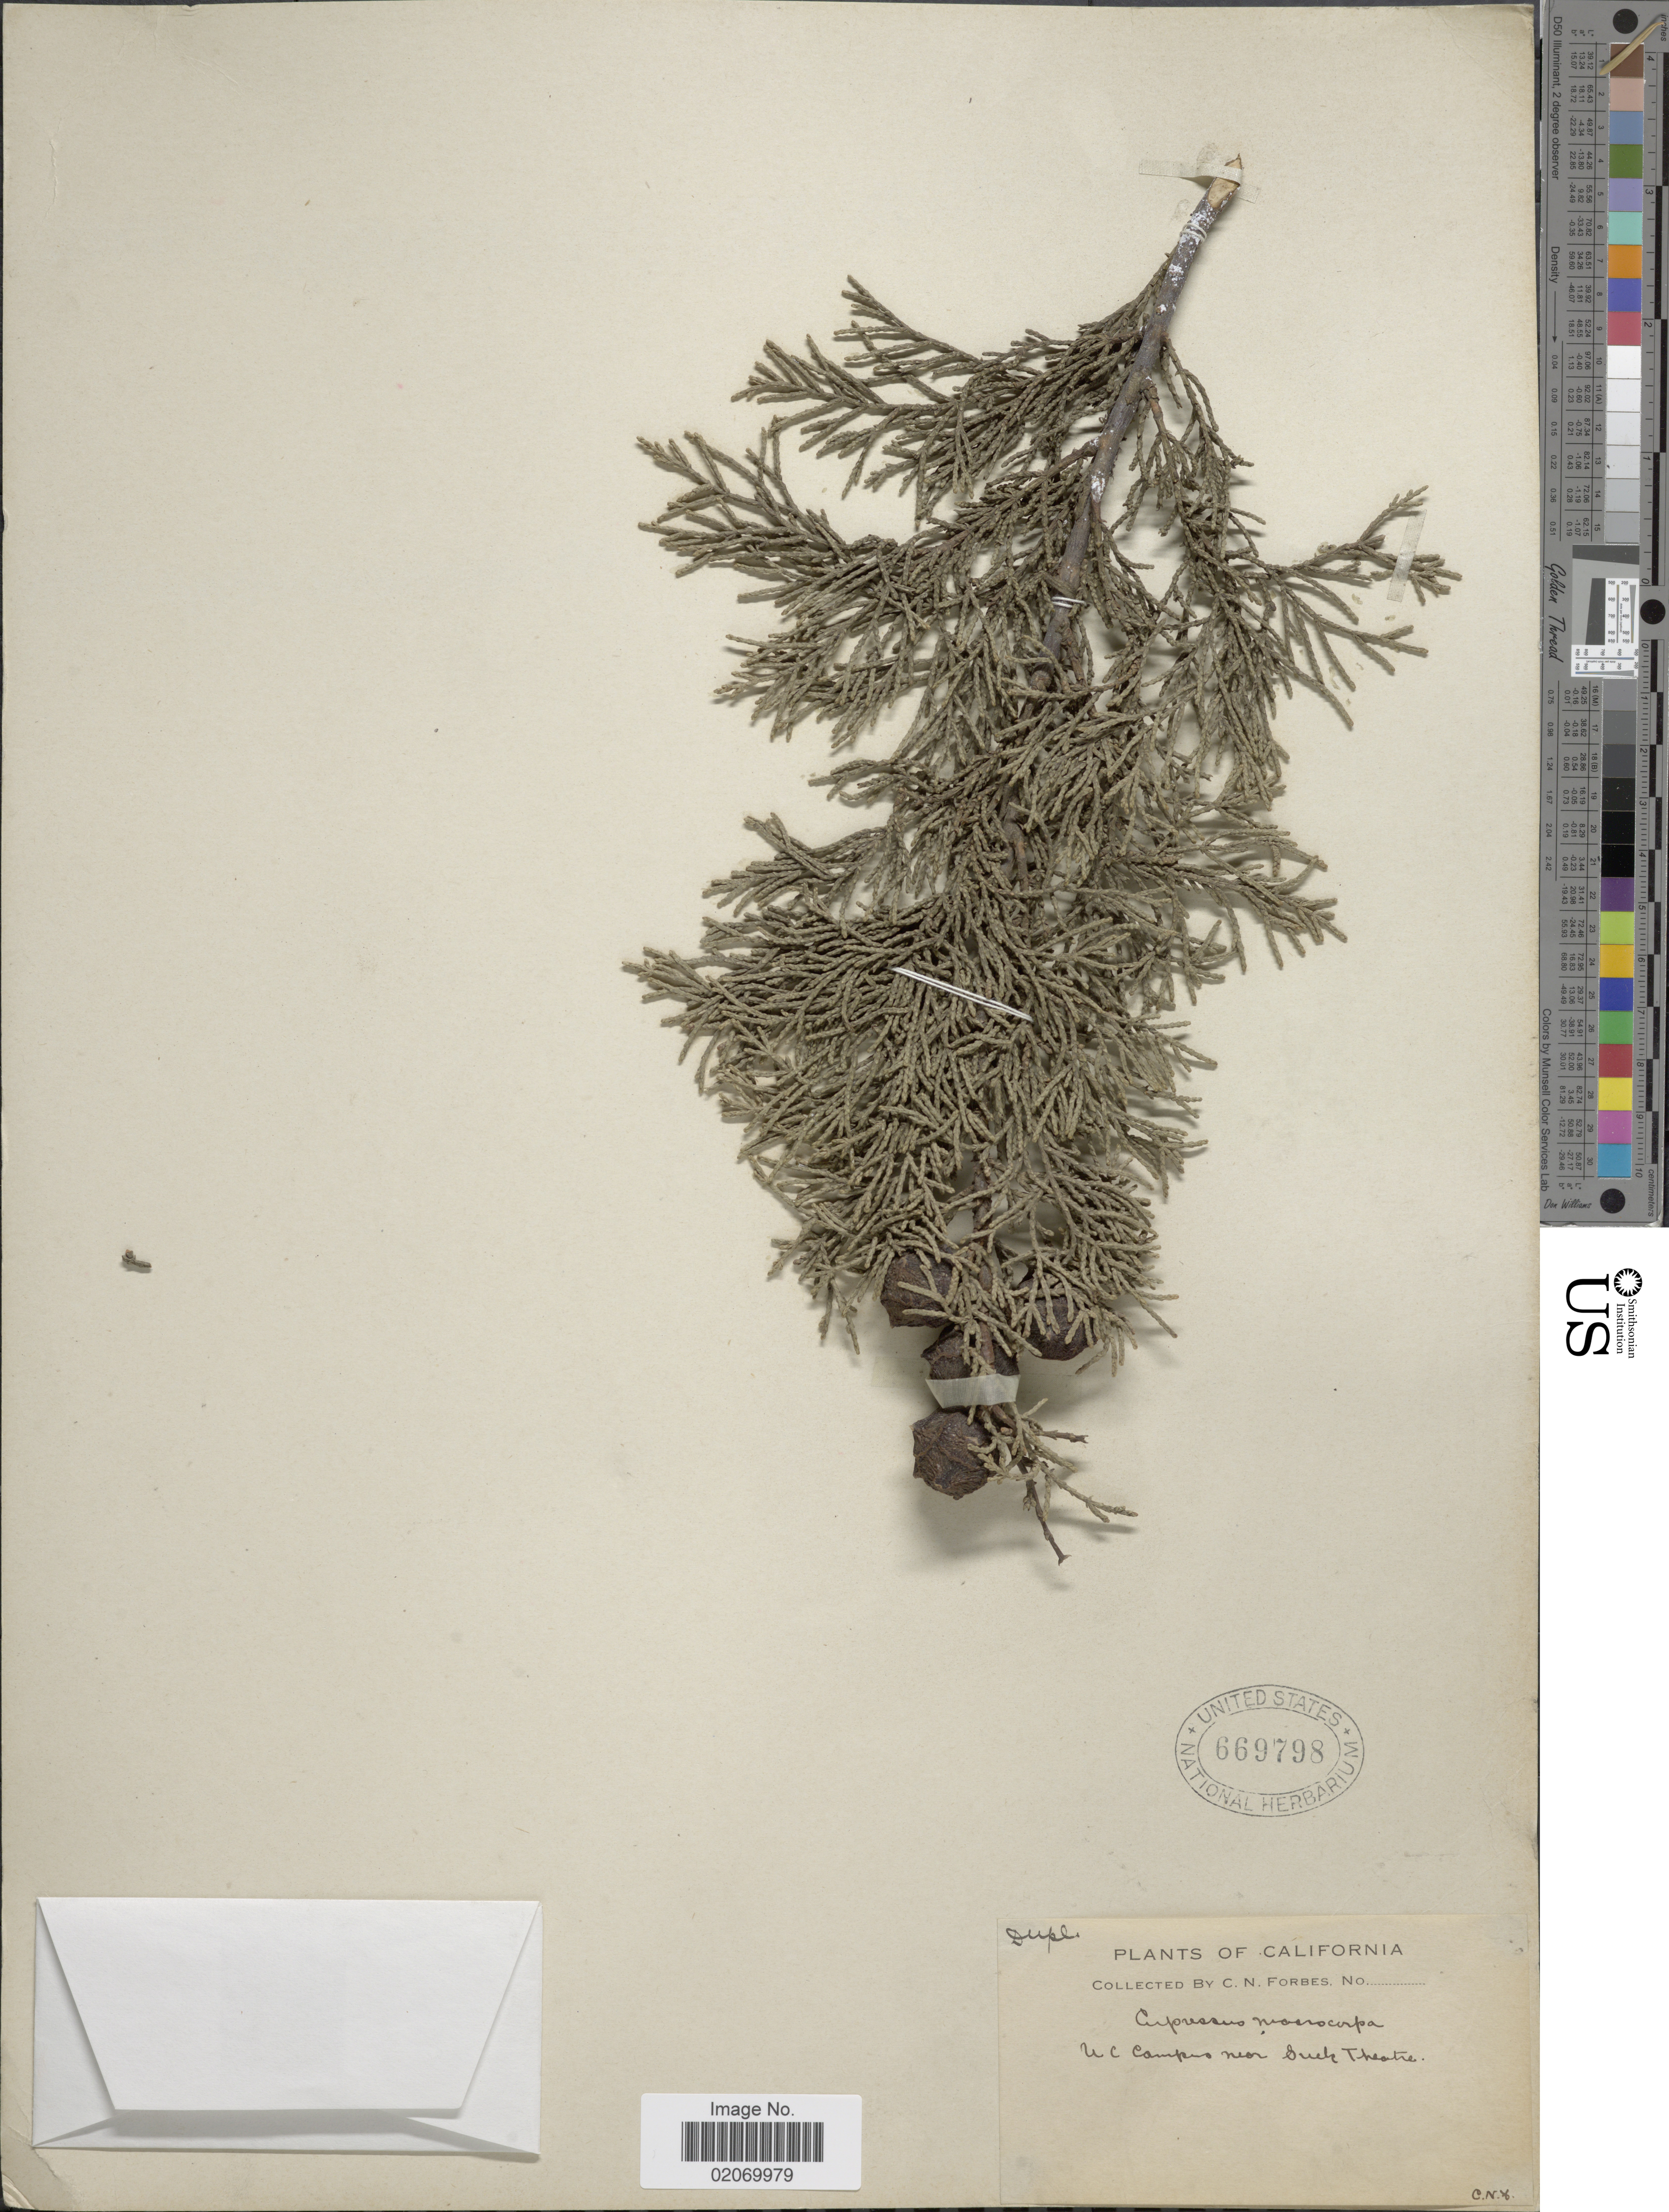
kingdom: Plantae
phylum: Tracheophyta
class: Pinopsida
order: Pinales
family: Cupressaceae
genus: Hesperocyparis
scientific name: Hesperocyparis macrocarpa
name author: (Hartw. ex Gordon) Bartel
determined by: (US) Smithsonian Institution - National Museum of Natural History - Department of Botany (UNITED STATES)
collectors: C. N. Forbes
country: United States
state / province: California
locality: UC Campus near Suck Theatre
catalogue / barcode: US 669798